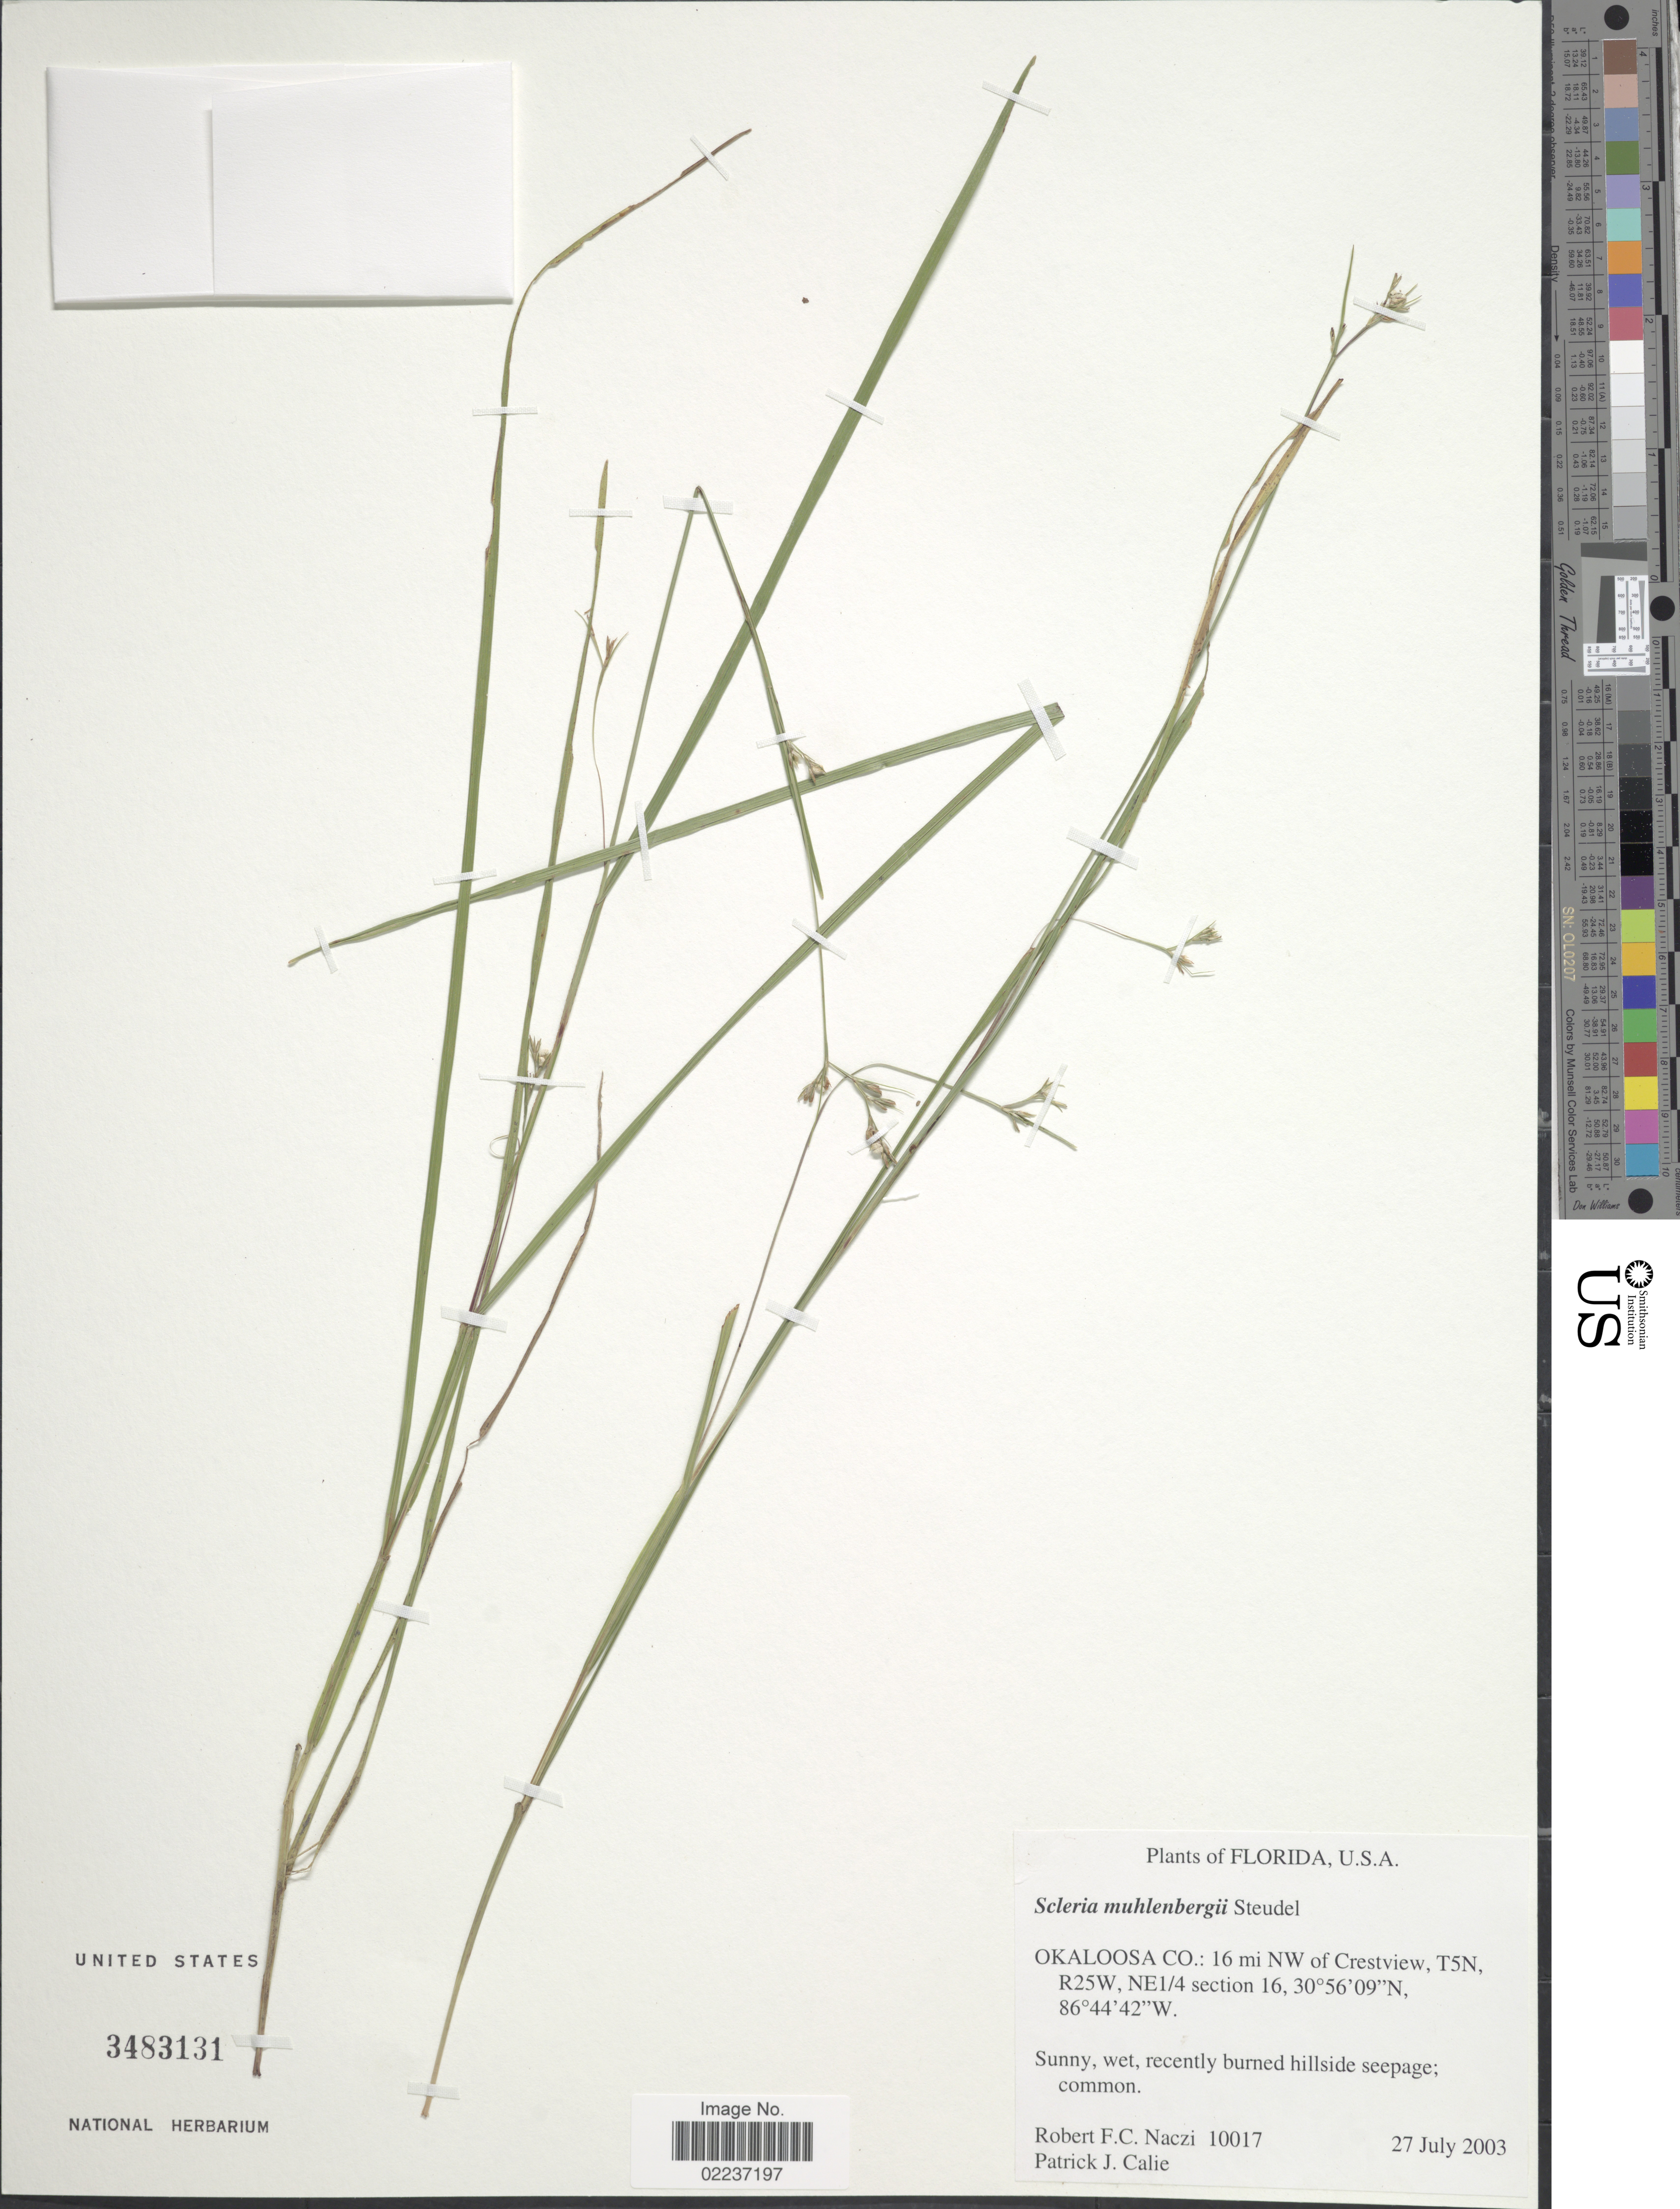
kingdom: Plantae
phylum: Tracheophyta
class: Liliopsida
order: Poales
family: Cyperaceae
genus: Scleria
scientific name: Scleria muehlenbergii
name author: Steud.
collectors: R. F. C. Naczi & P. Calie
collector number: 10017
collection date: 2003-07-27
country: United States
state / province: Florida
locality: Okaloosa Co.: 16 mi NW of Crestview, T5N, R25W, NE1/4 section 16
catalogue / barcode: US 3483131